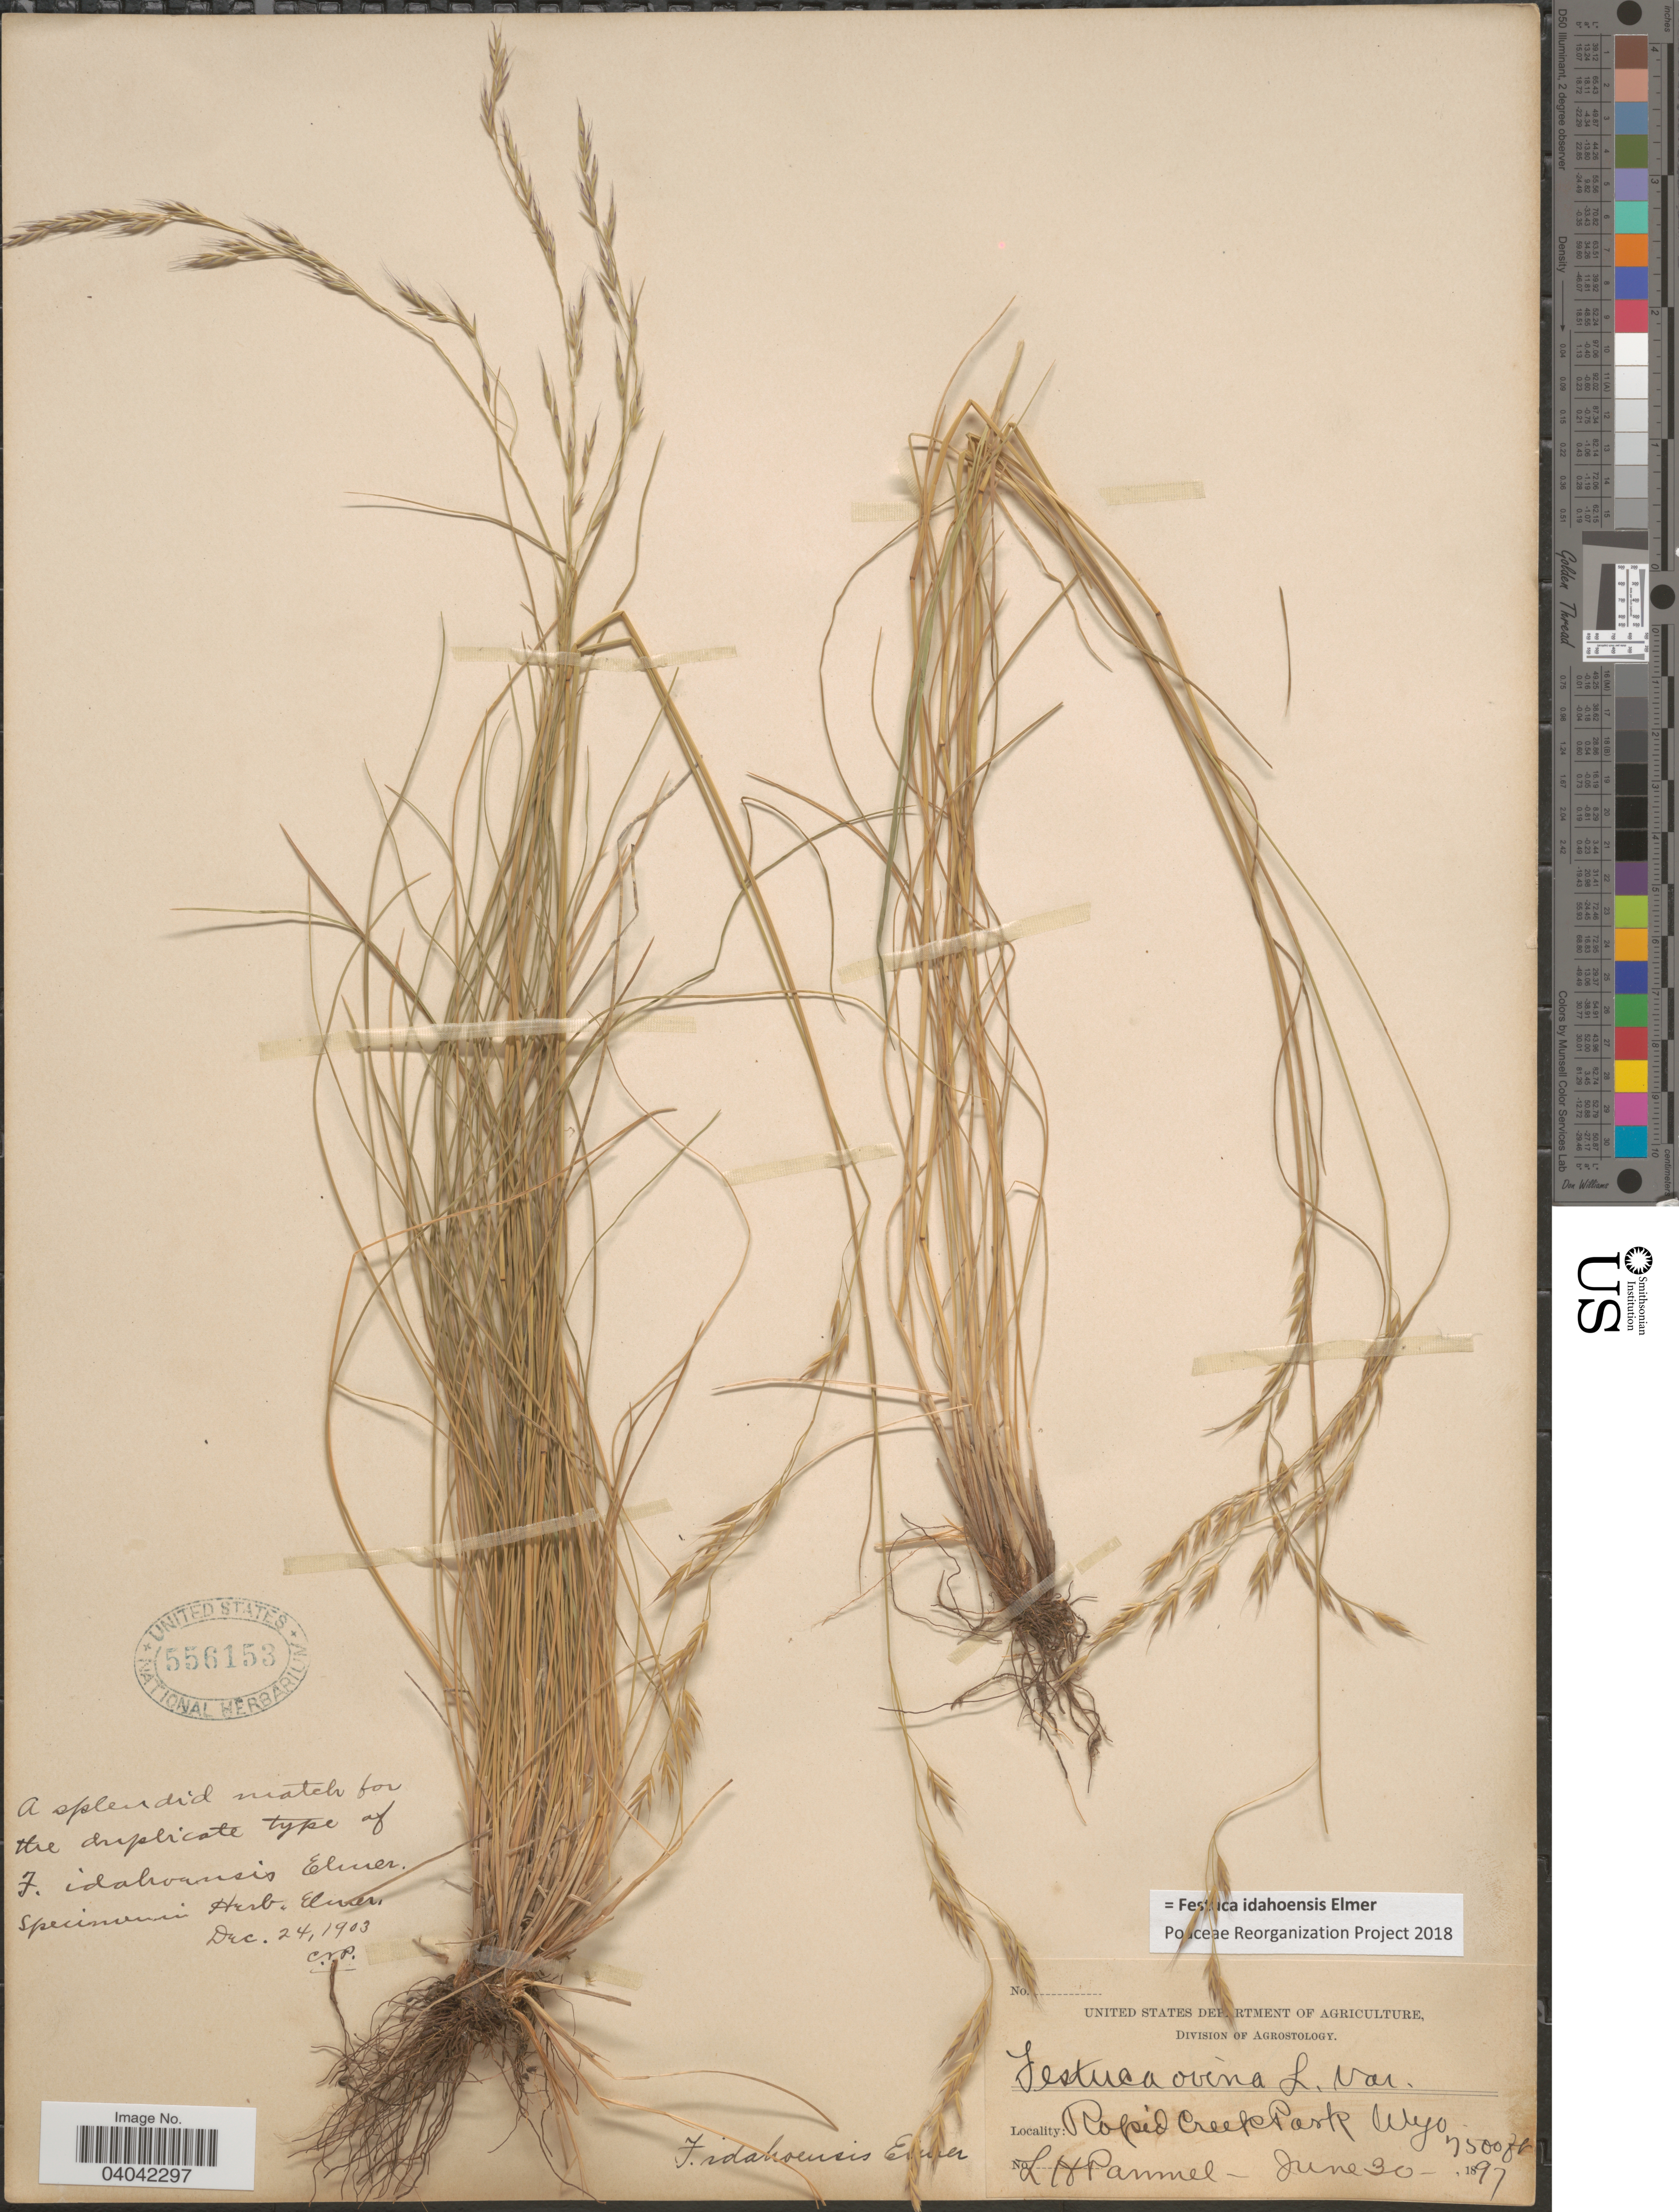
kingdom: Plantae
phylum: Tracheophyta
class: Liliopsida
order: Poales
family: Poaceae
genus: Festuca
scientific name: Festuca idahoensis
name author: Elmer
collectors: L. Pammel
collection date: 1897-06-30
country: United States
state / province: Wyoming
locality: Rapid Creek Park.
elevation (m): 2286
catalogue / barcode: US 556153